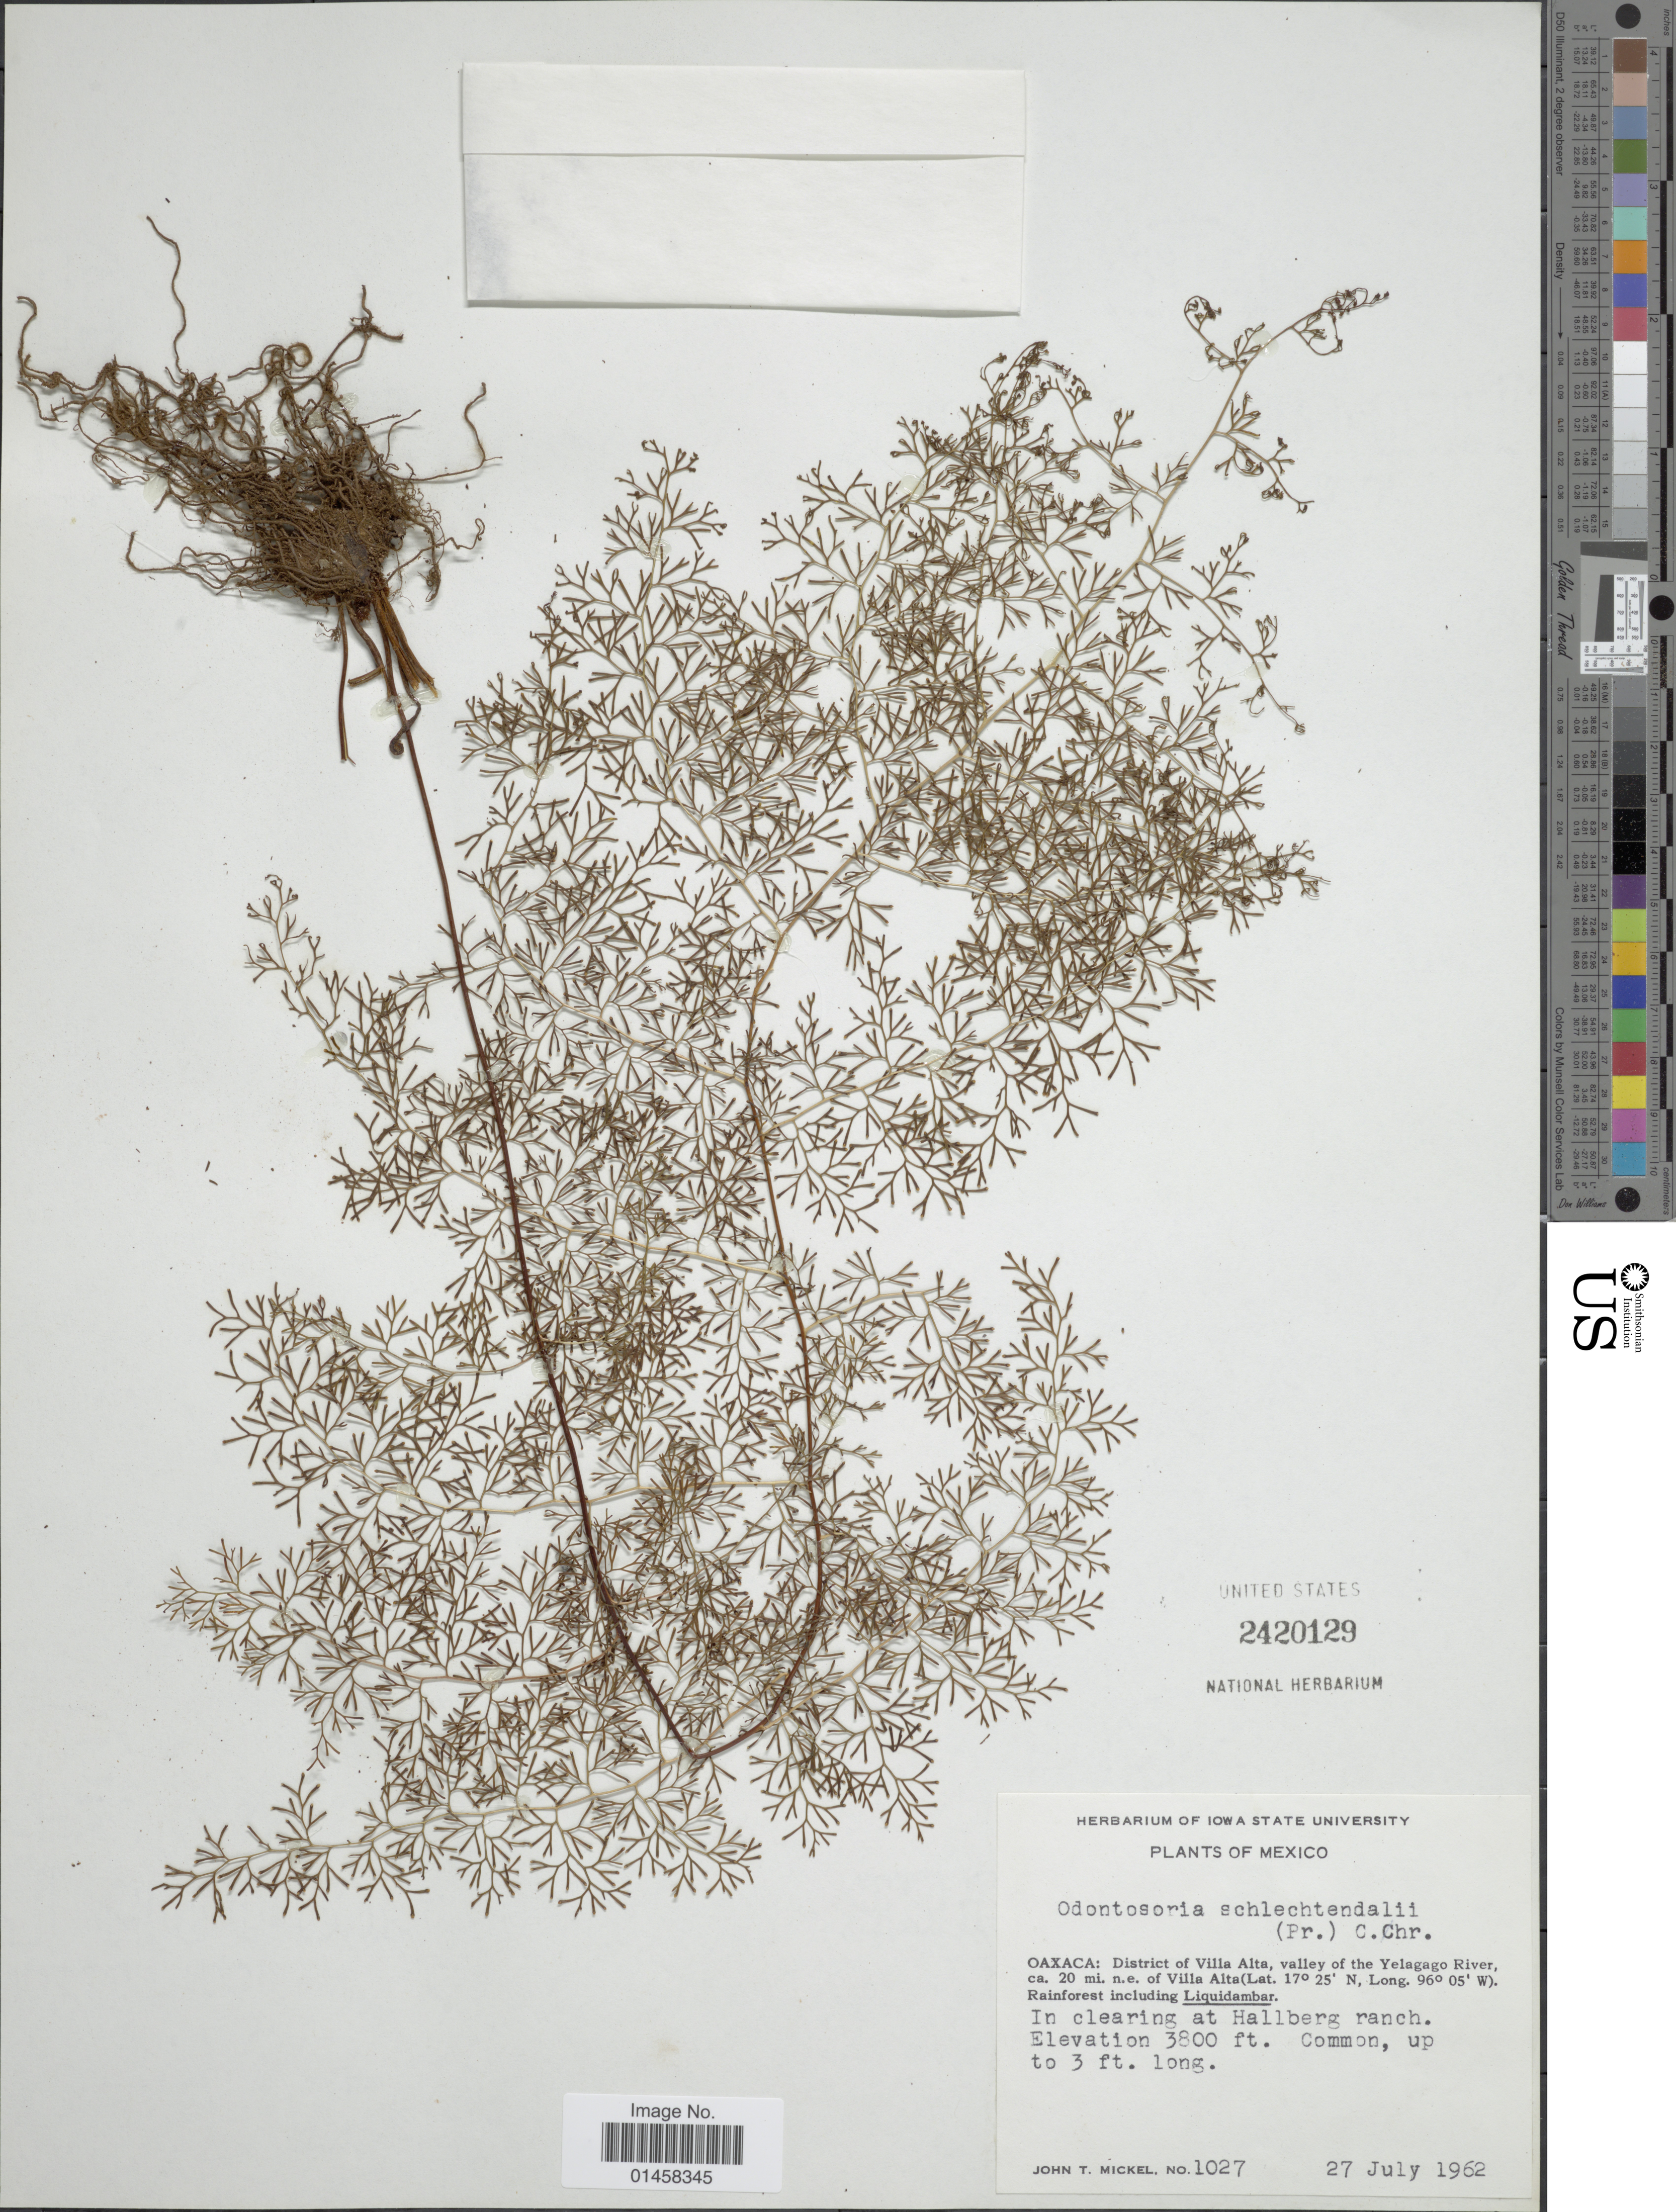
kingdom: Plantae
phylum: Tracheophyta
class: Polypodiopsida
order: Polypodiales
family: Lindsaeaceae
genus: Odontosoria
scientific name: Odontosoria schlechtendalii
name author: (C. Presl) C. Chr.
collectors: J. T. Mickel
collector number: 1027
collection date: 1962-07-27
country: Mexico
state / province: Oaxaca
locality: District of Villa Alta, valley of the Yelagago River, ca. 20 mi. n.e. of Villa Alta, Rainforest including Liquidambar, In clearing at Hallberg ranch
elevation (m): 1158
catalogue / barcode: US 2420129